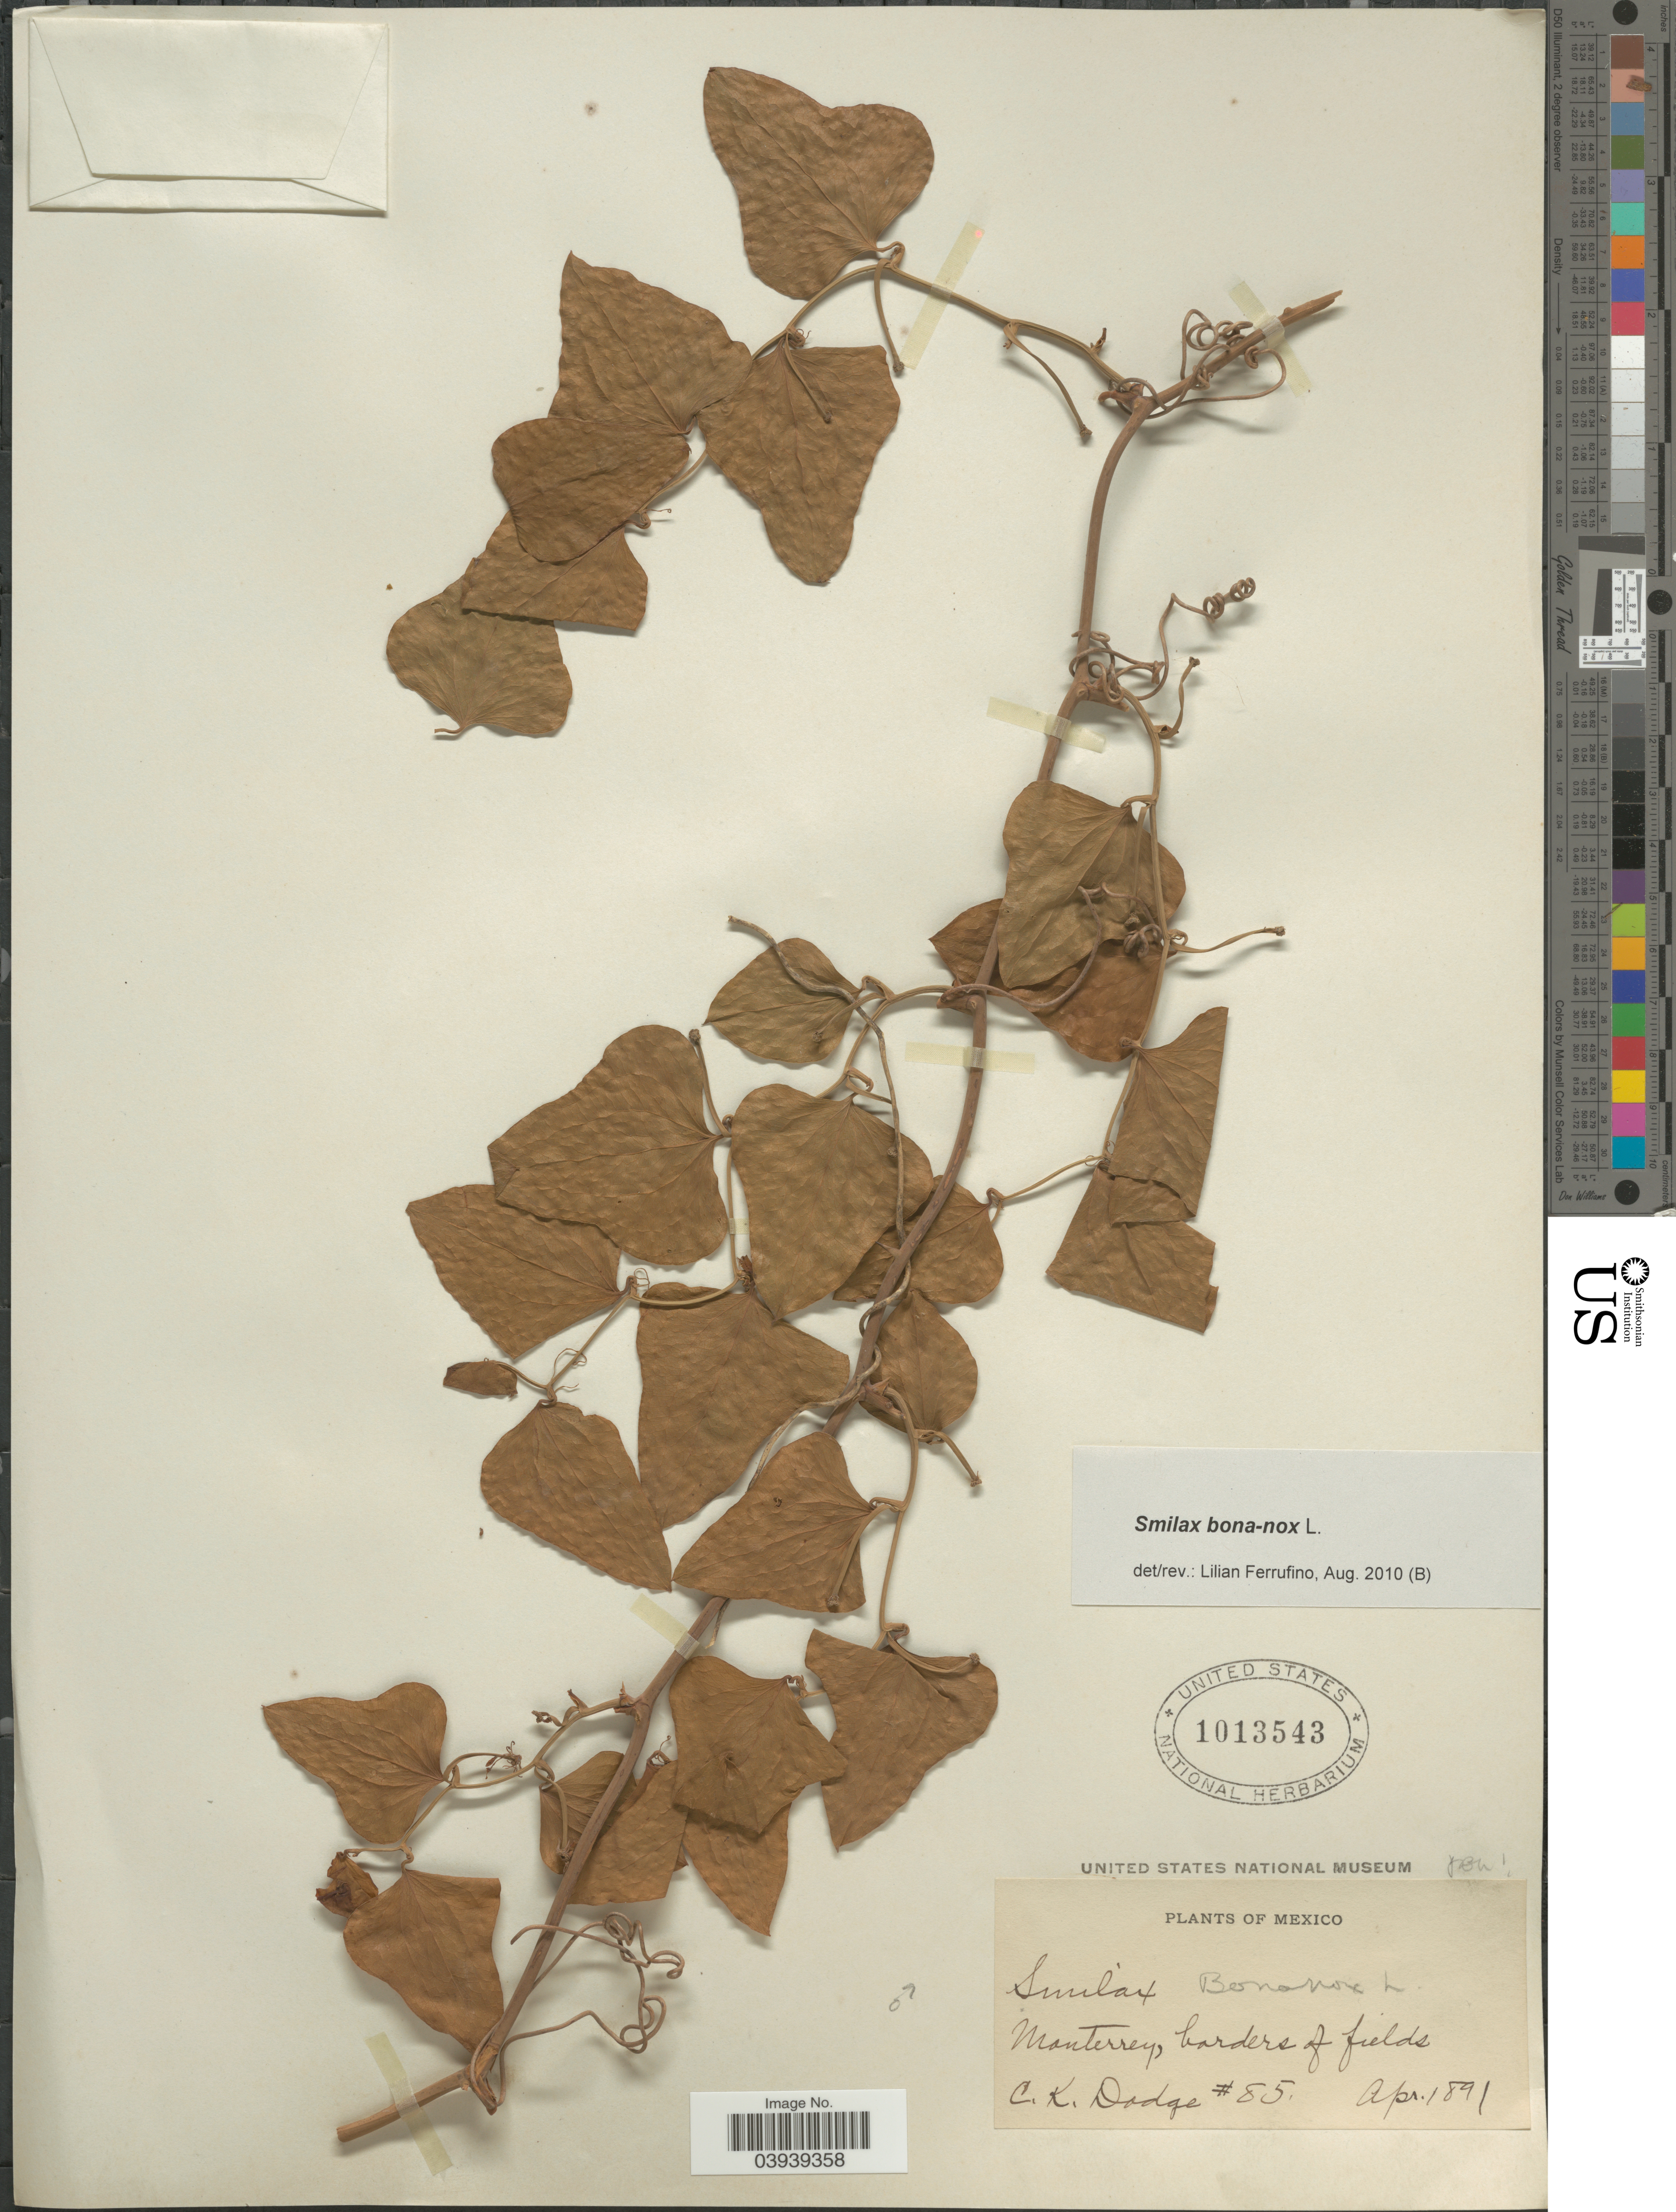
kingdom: Plantae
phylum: Tracheophyta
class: Liliopsida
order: Liliales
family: Smilacaceae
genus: Smilax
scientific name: Smilax bona-nox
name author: L.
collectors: C. Dodge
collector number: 85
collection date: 1891-04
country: Mexico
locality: Monterrey, borders of fields.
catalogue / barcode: US 1013543